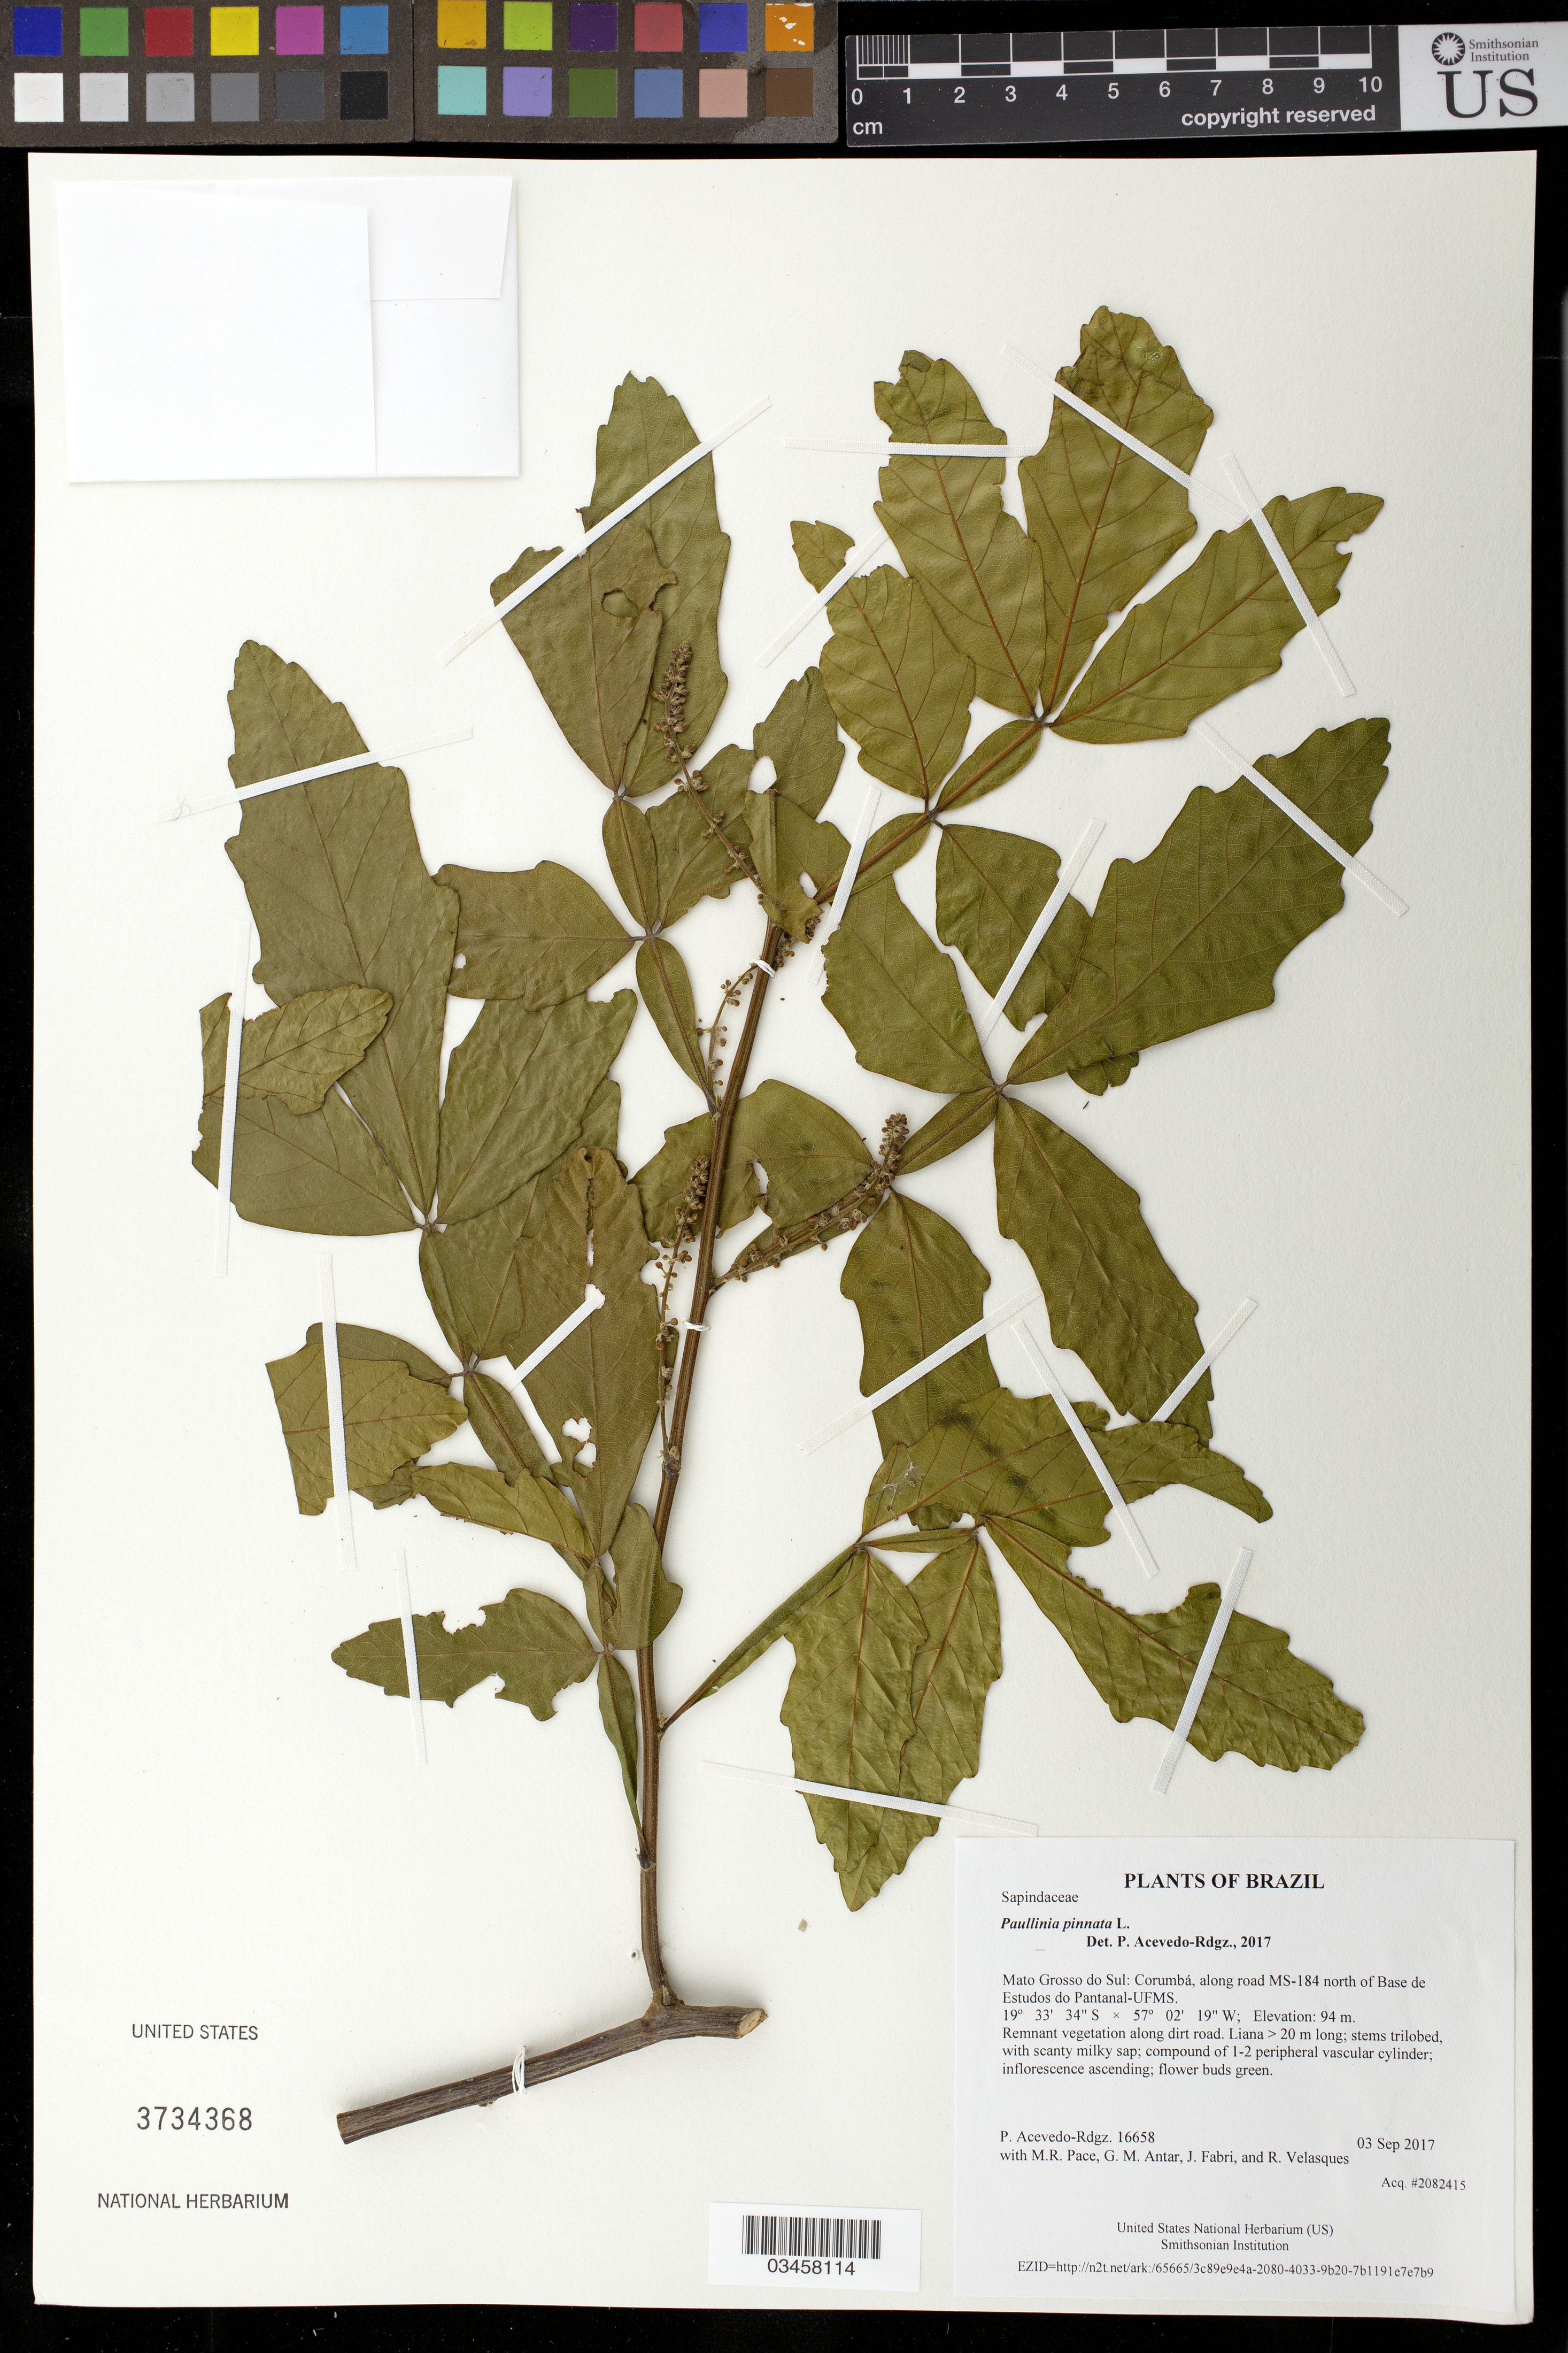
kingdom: Plantae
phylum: Tracheophyta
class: Magnoliopsida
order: Sapindales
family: Sapindaceae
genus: Paullinia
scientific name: Paullinia pinnata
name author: L.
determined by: Acevedo-Rodríguez, P., (BOT), Smithsonian Institution - National Museum of Natural History (UNITED STATES)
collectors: P. Acevedo-Rodr., M. R. Pace, G. M. Antar, J. Fabri & R. Velasques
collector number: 16658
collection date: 2017-09-03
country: Brazil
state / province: Mato Grosso do Sul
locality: Corumbá, along road MS-184 north of Base de Estudos do Pantanal-UFMS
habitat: Remnant vegetation along dirt road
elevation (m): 94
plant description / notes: US, NY, K, RB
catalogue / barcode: US 3734368